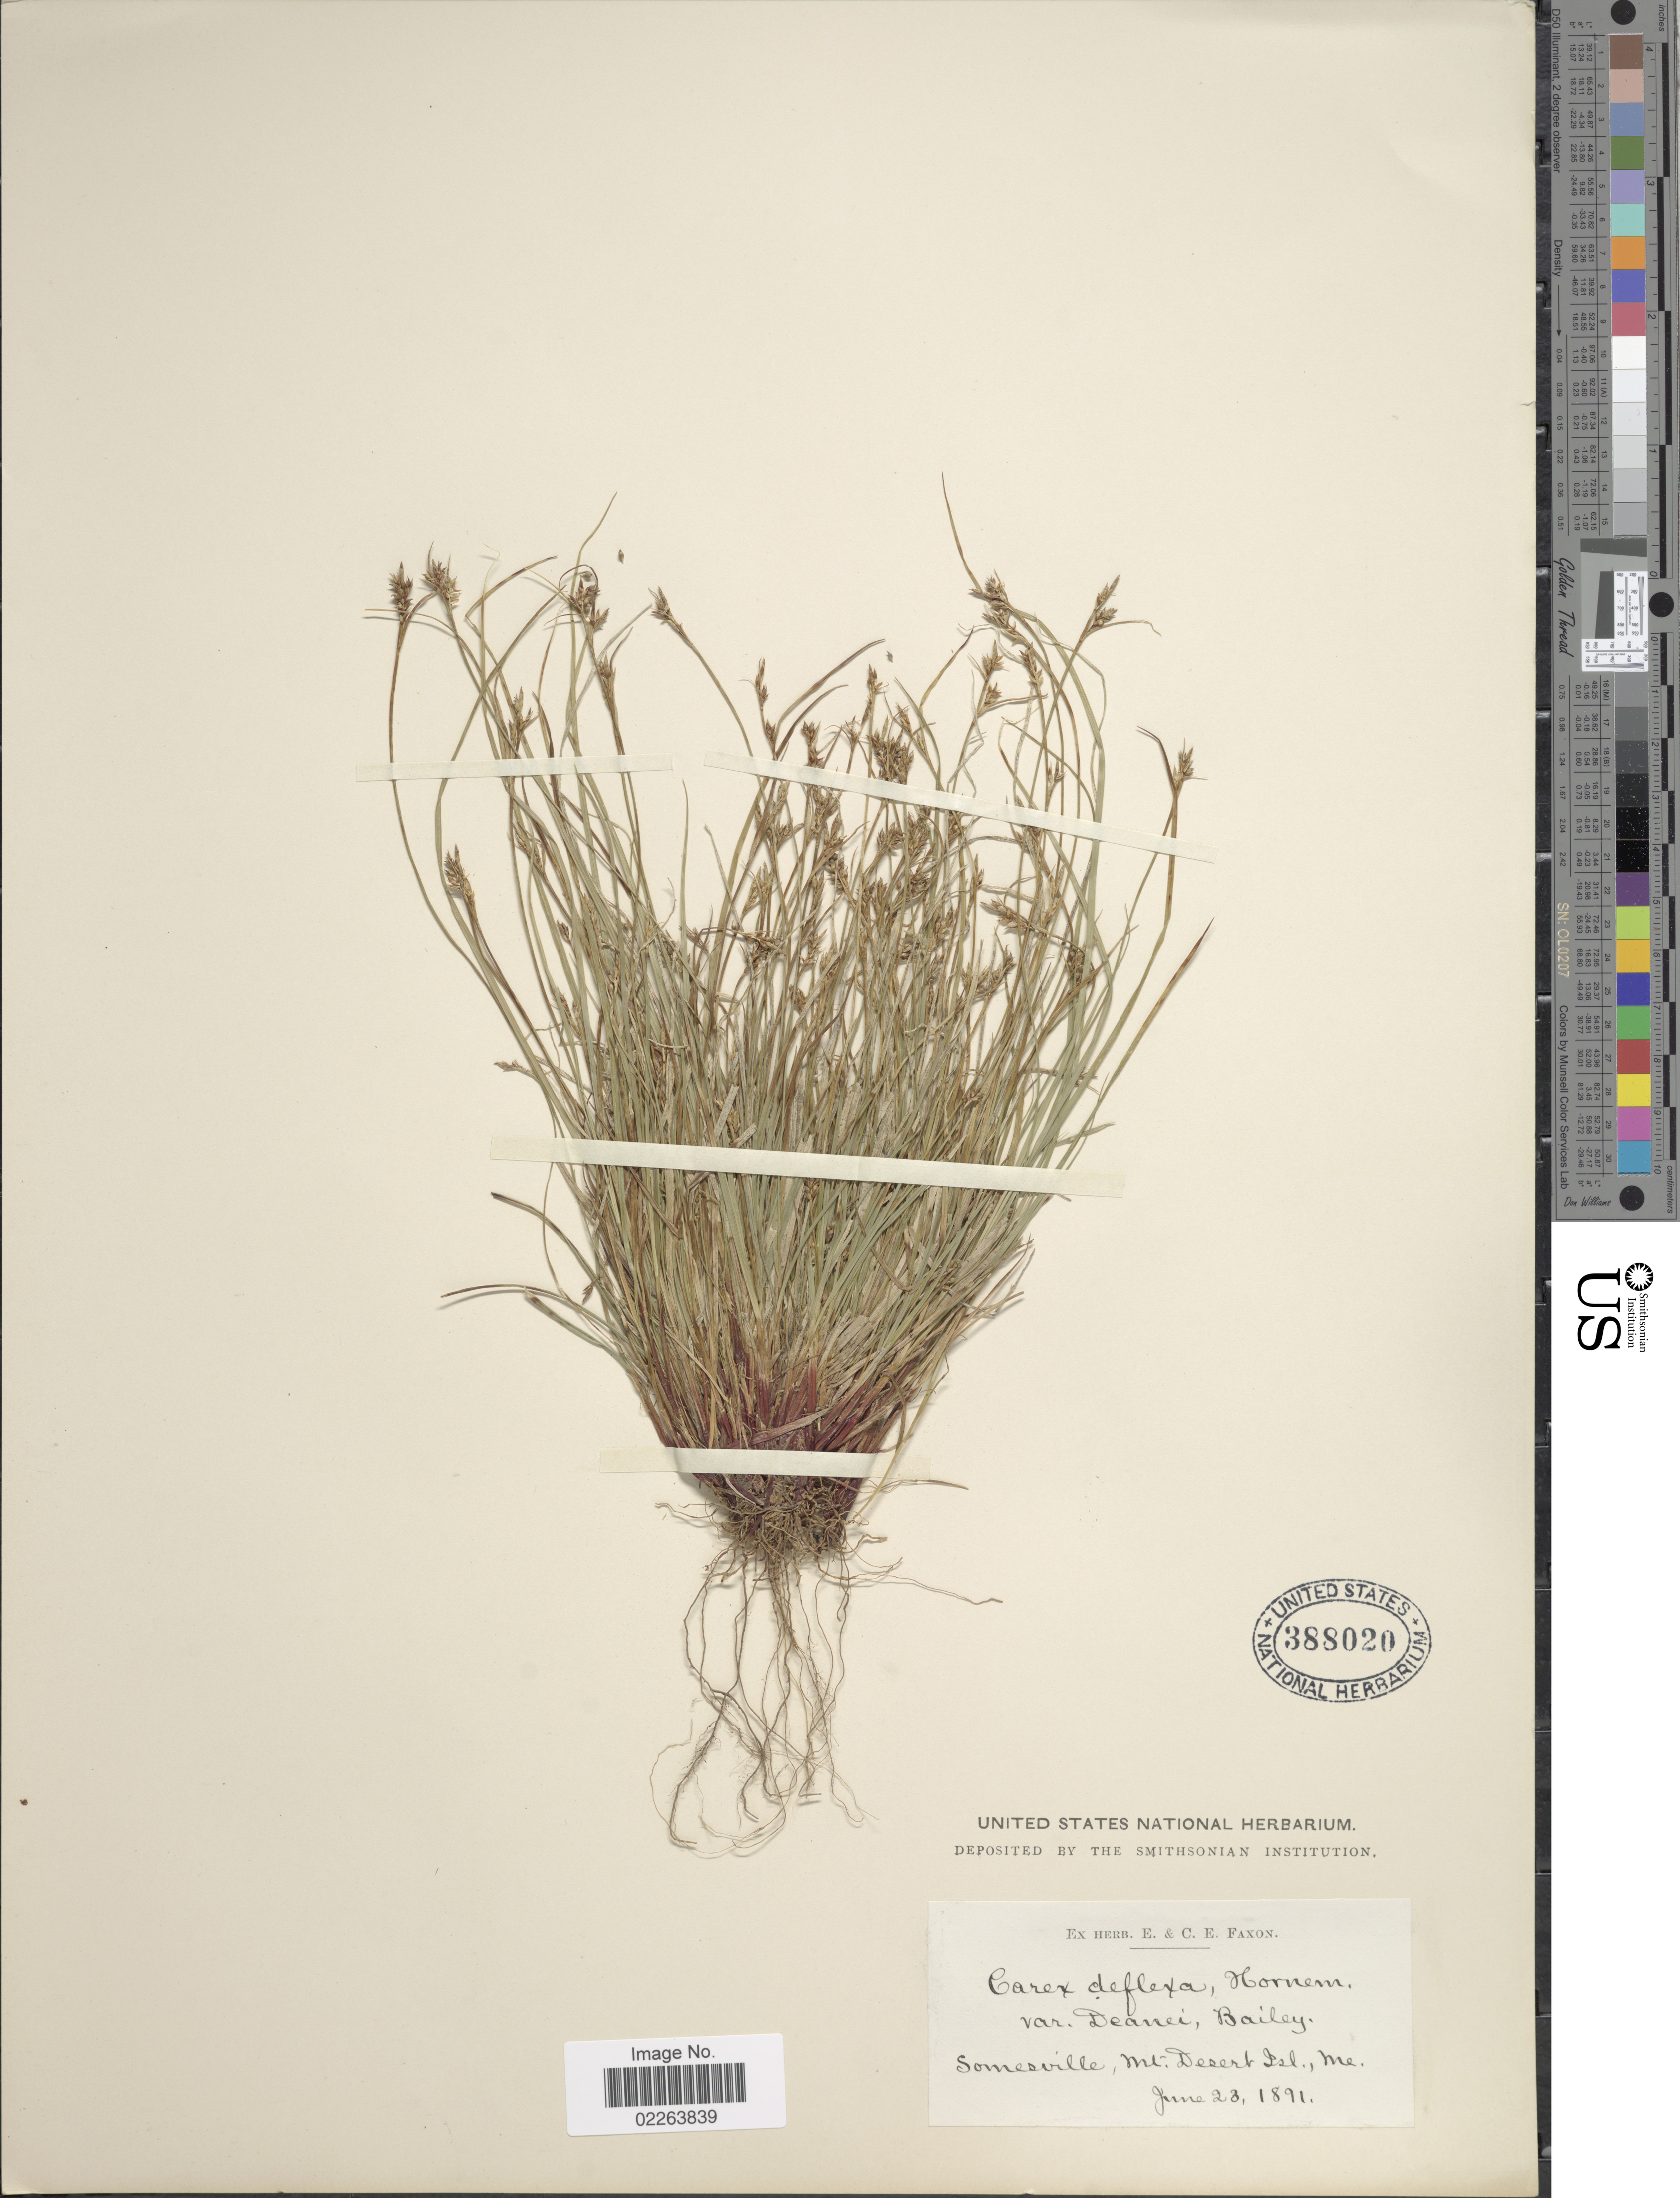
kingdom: Plantae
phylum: Tracheophyta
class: Liliopsida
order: Poales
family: Cyperaceae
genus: Carex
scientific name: Carex deflexa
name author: Hornem.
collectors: ex herb. E. & C.E. Faxon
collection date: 1891-06-23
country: United States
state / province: Maine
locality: Somesville, Mt Desert Isl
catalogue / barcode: US 388020